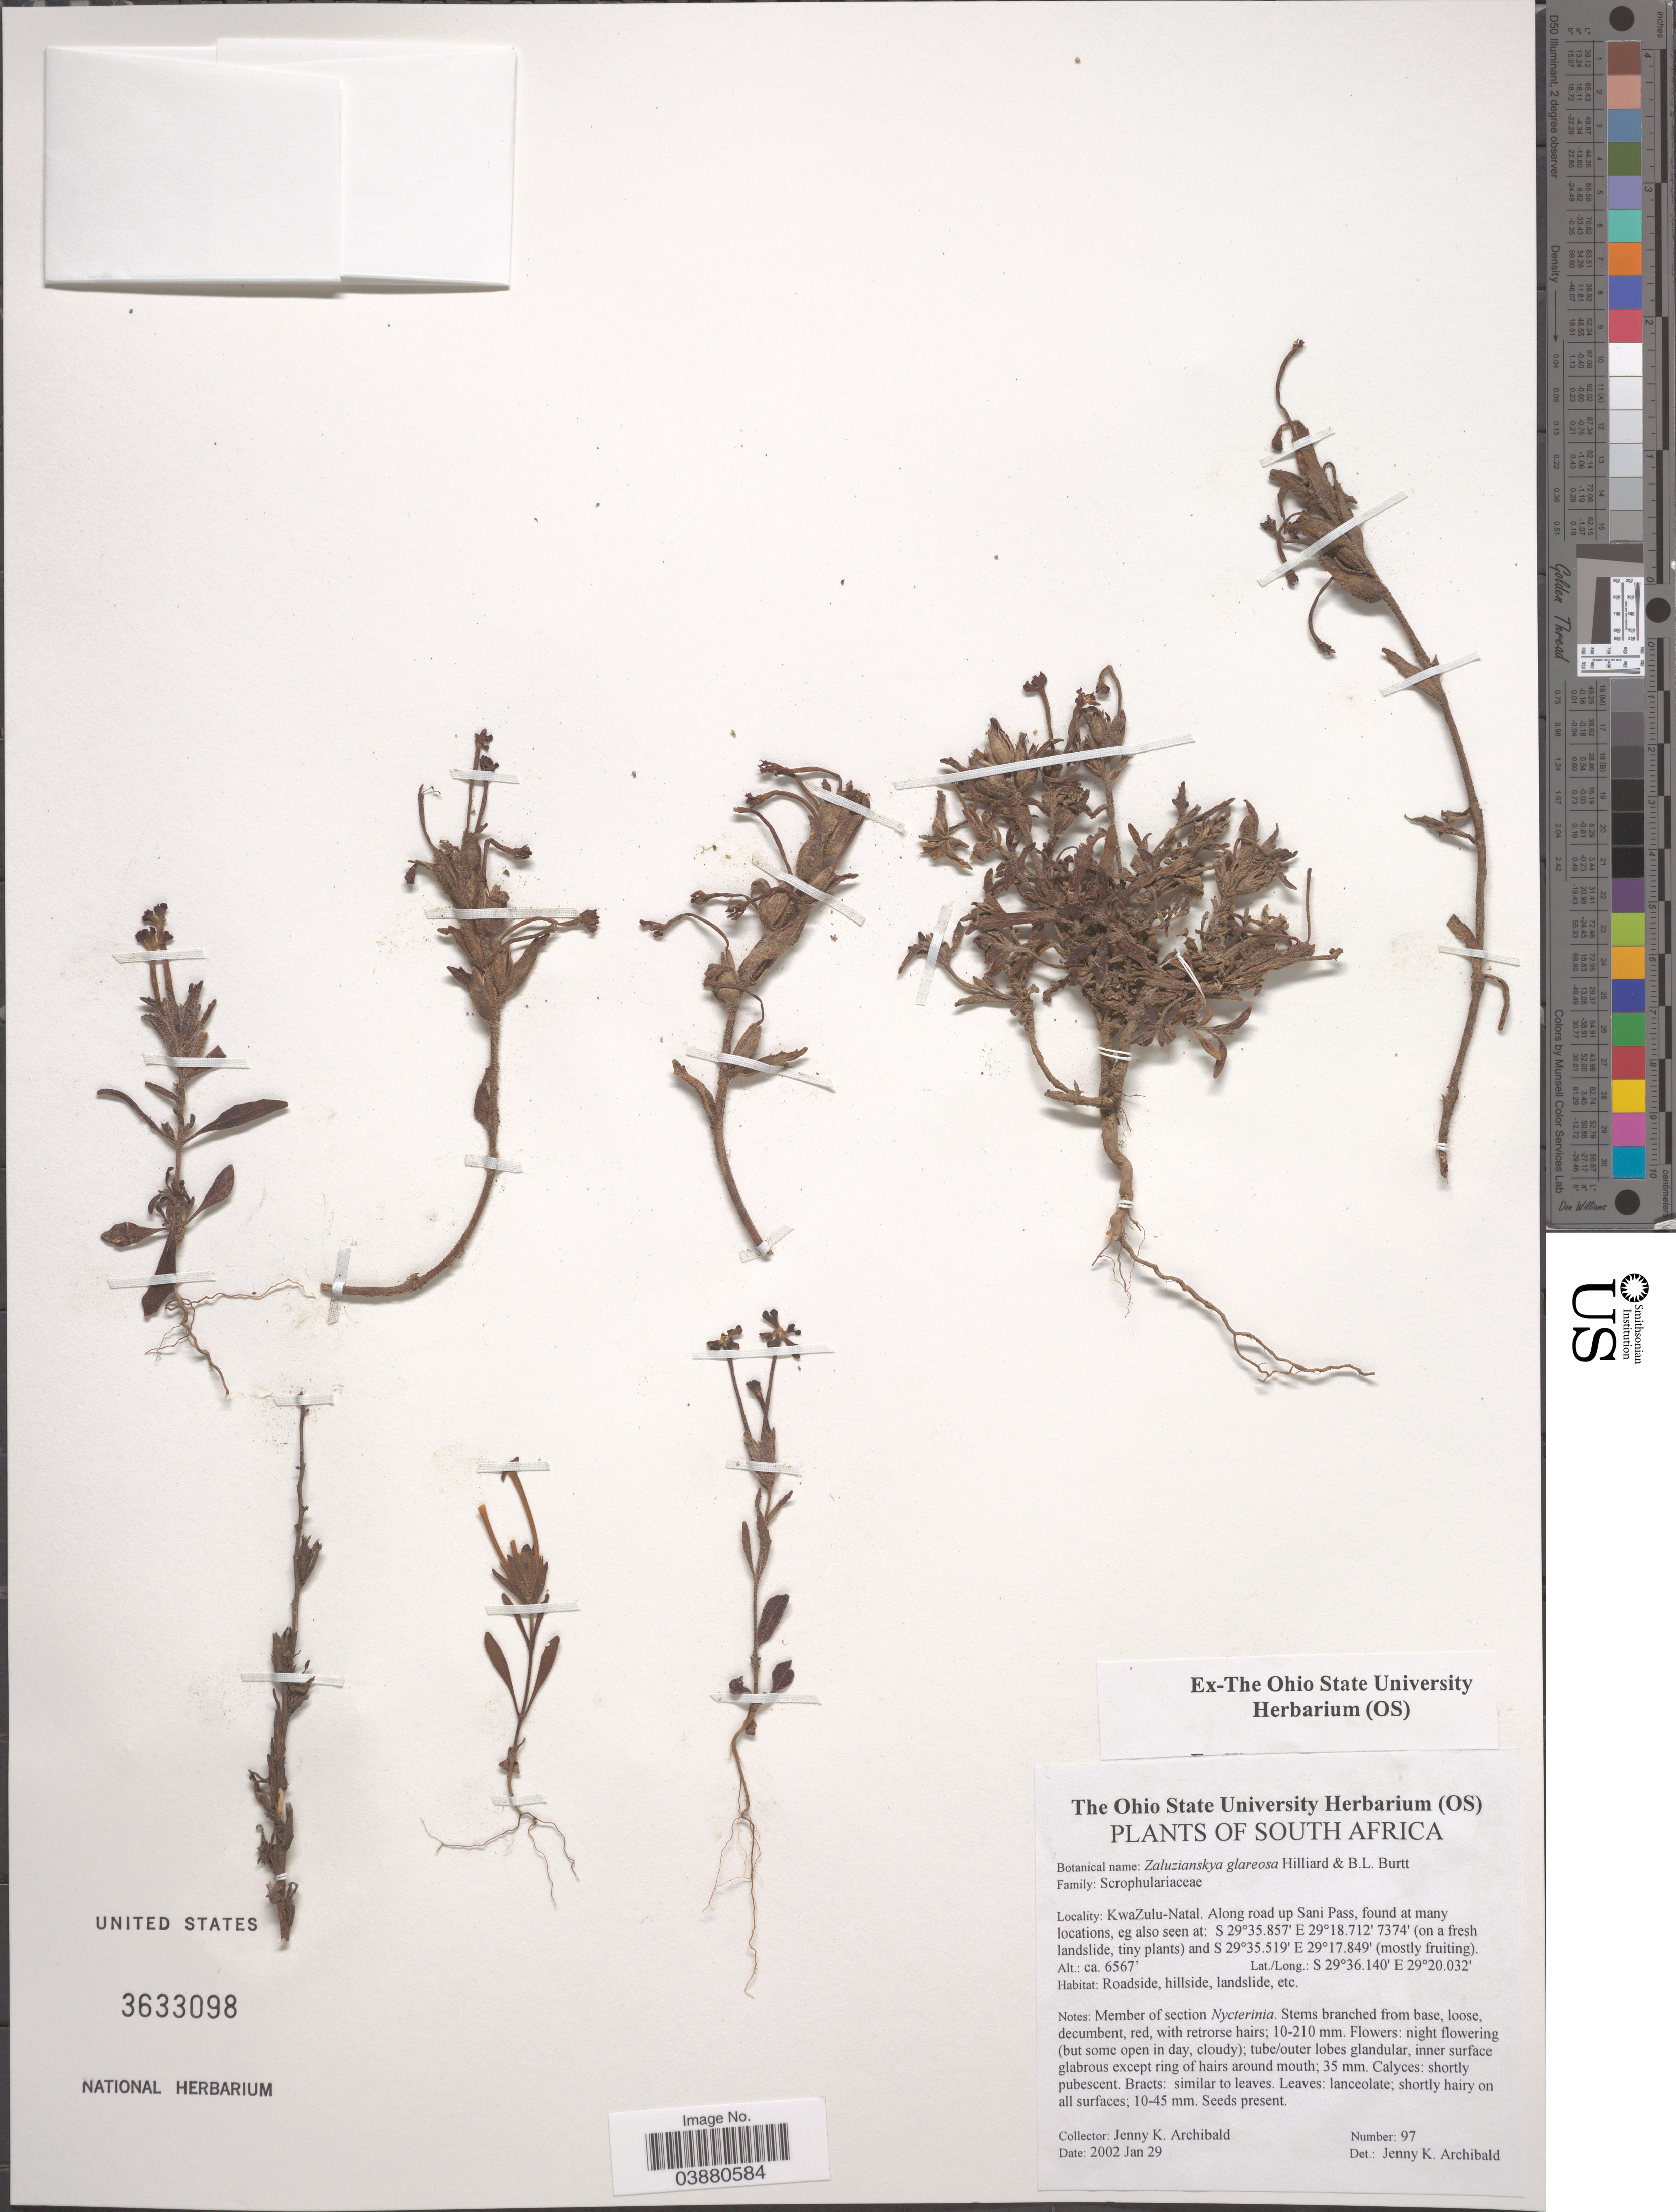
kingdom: Plantae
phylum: Tracheophyta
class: Magnoliopsida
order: Lamiales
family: Scrophulariaceae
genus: Zaluzianskya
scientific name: Zaluzianskya glareosa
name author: Hilliard & B.L. Burtt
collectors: J. Archibald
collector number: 97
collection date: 2002-01-29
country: South Africa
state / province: KwaZulu-Natal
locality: Along road up Sani Pass. Roadside, hillside.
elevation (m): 2002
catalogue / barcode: US 3633098